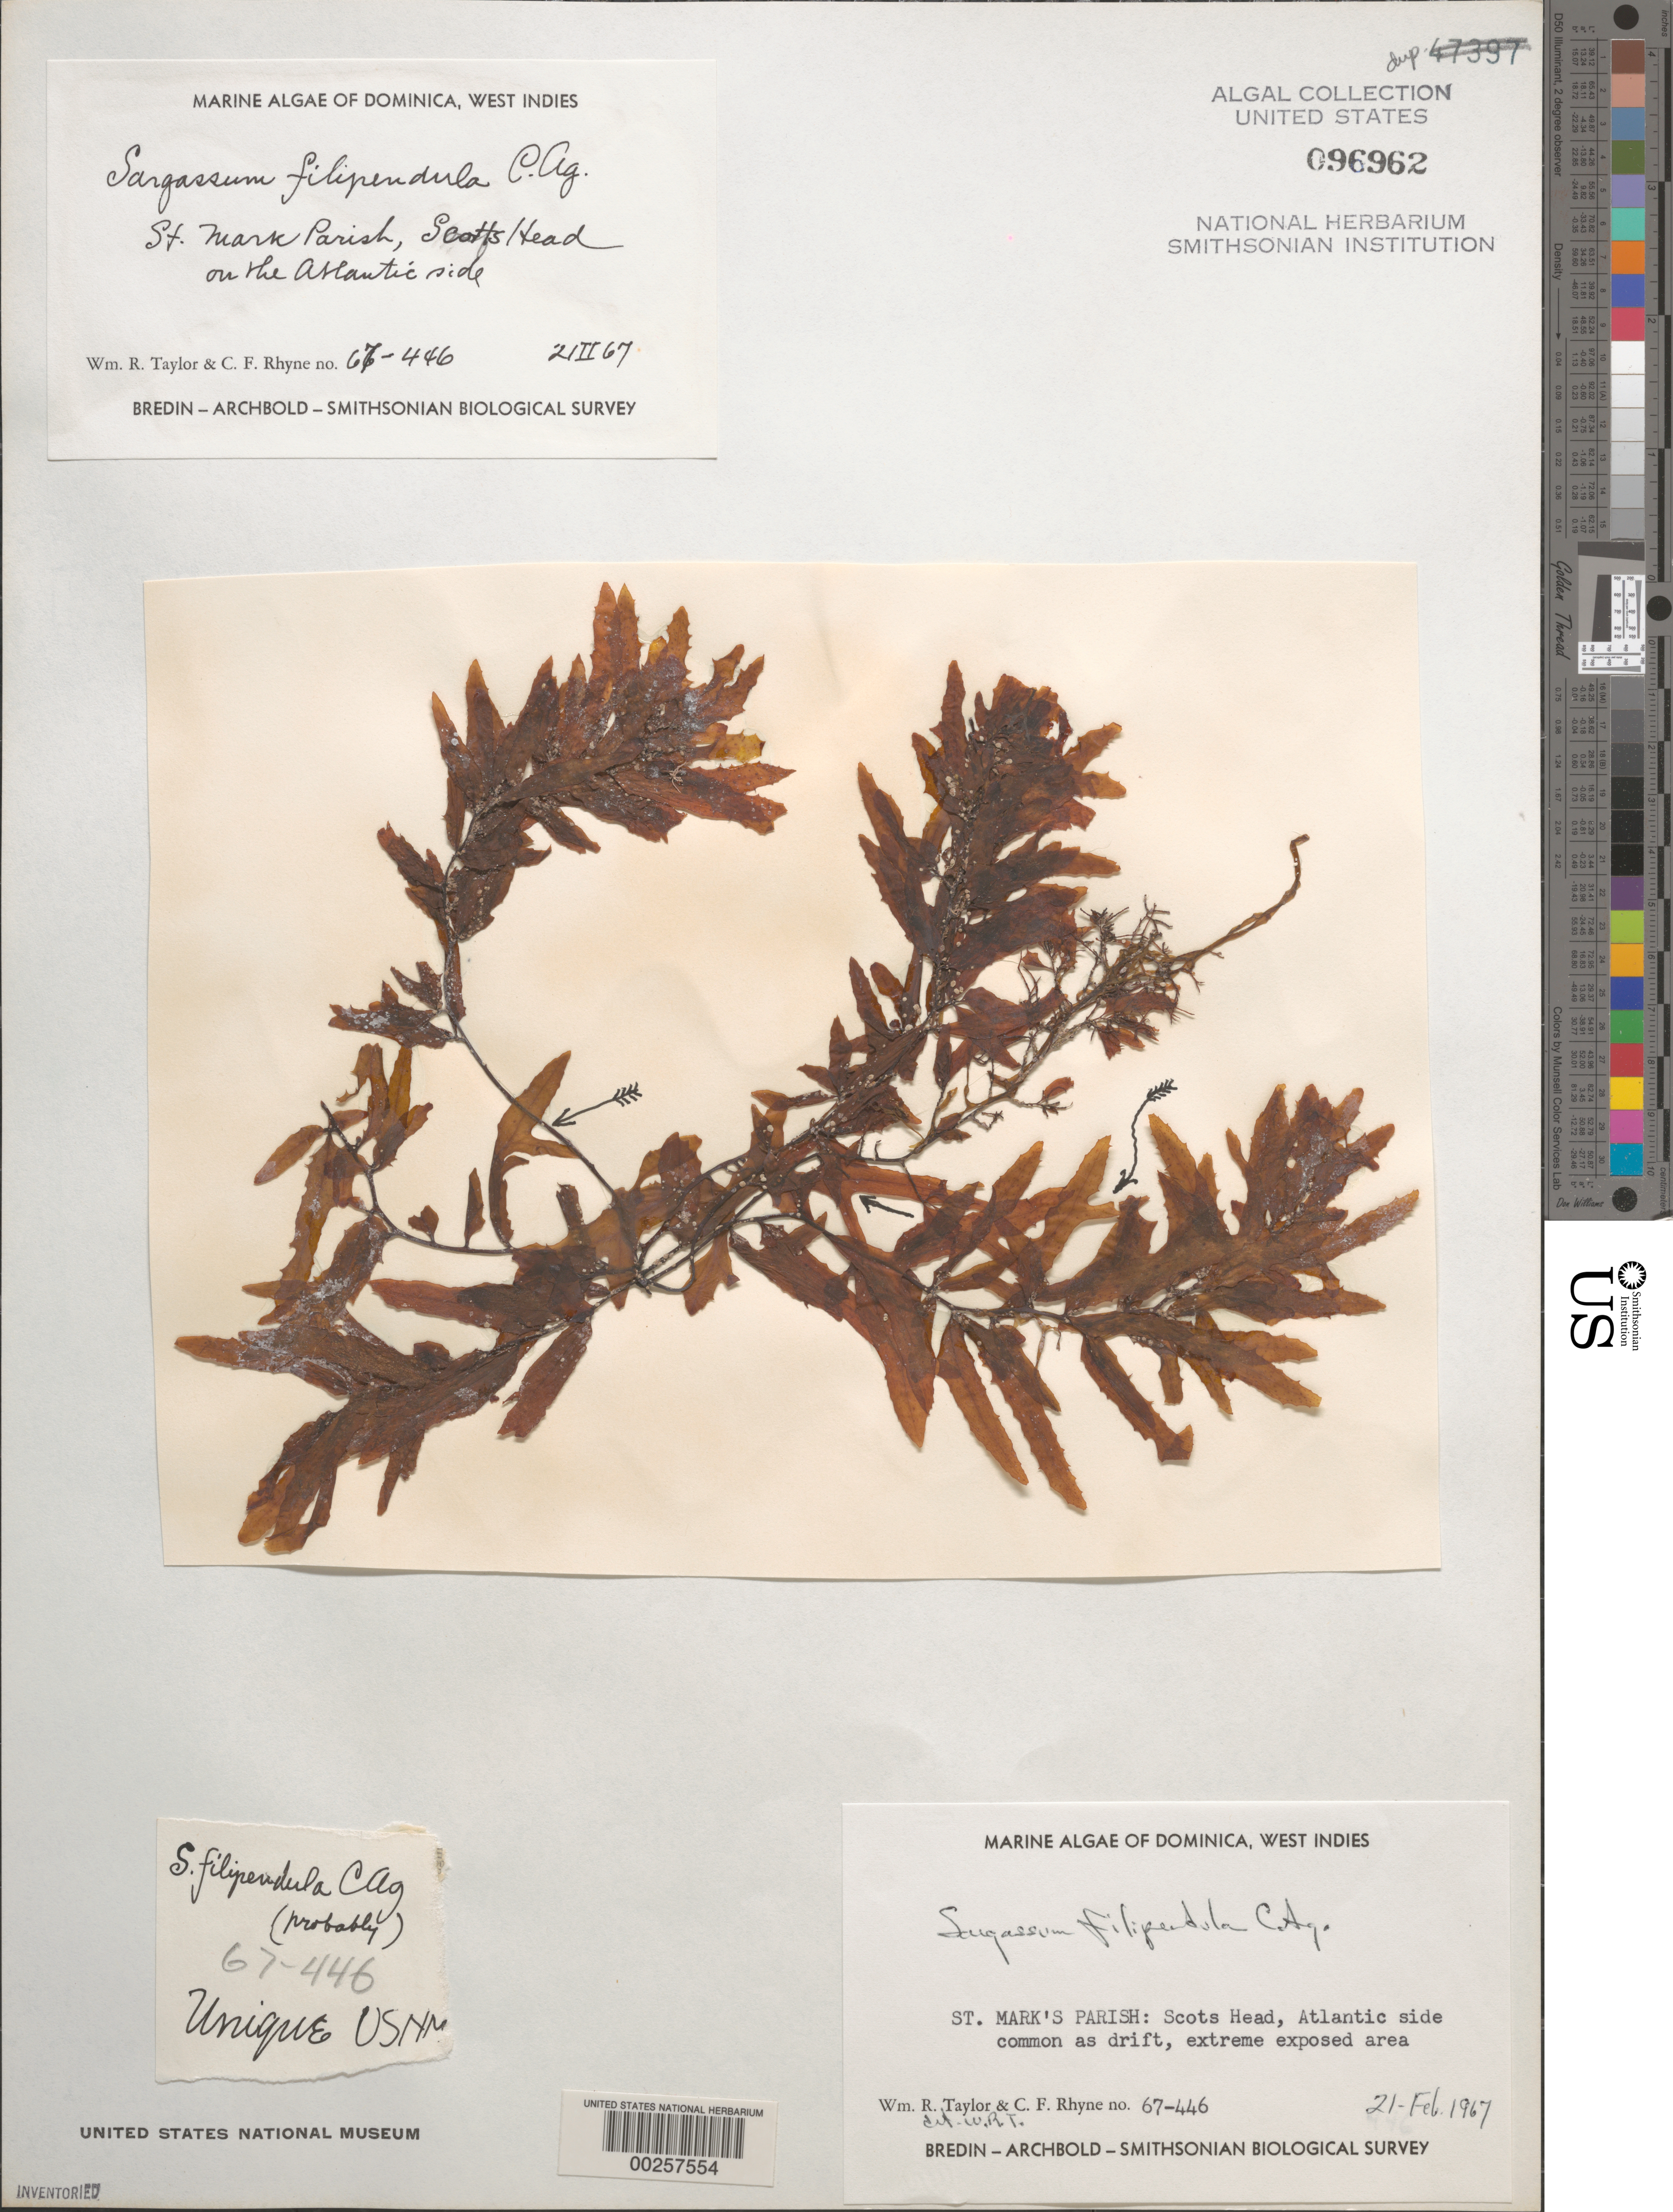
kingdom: Chromista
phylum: Ochrophyta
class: Phaeophyceae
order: Fucales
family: Sargassaceae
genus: Sargassum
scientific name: Sargassum filipendula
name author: C. Agardh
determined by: Taylor, William R.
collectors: W. R. Taylor & C. Rhyne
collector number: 67-446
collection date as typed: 21 Feb 1967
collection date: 1967-02-21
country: Dominica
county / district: St. Mark's Parish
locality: Scots Head, Atlantic Ocean side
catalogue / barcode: US 96962